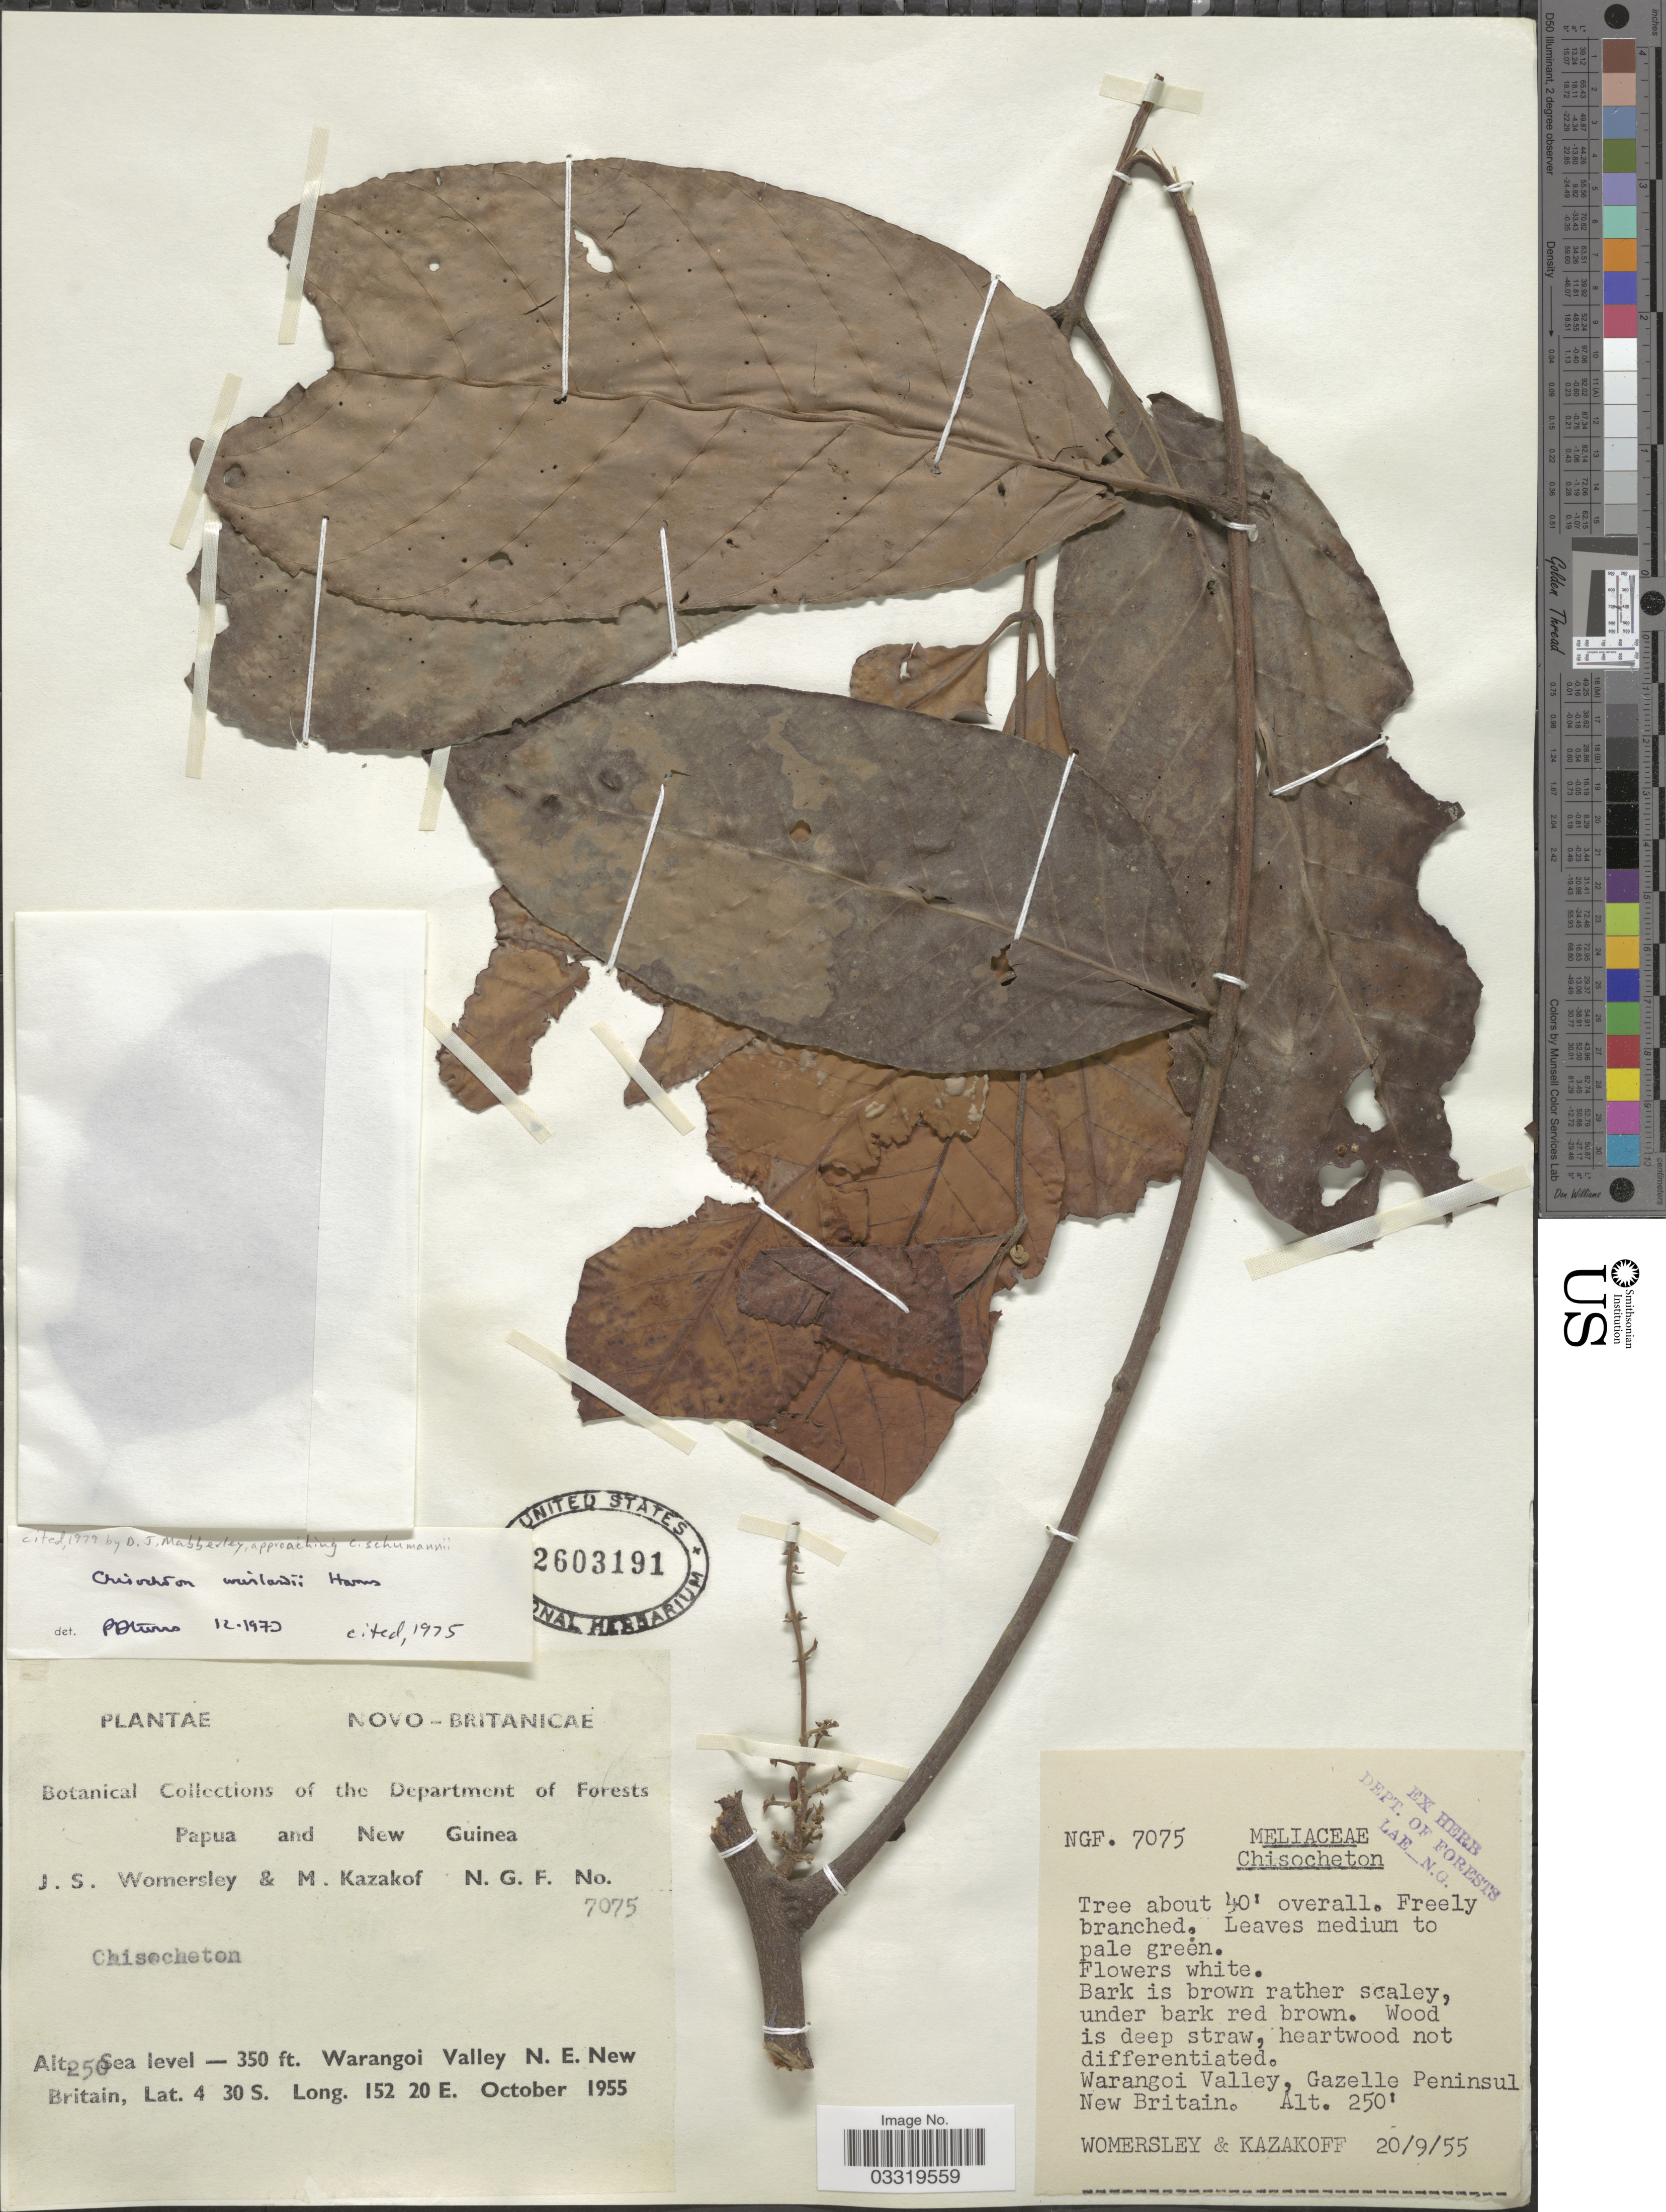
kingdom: Plantae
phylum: Tracheophyta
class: Magnoliopsida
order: Sapindales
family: Meliaceae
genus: Chisocheton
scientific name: Chisocheton lasiocarpus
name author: (Miq.) Valeton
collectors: J. S. Womersley & M. Kazakof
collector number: NGF7075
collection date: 1955-09-20/1955-10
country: Papua New Guinea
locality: Warangoi Valley, Gazelle Peninsul N.E. New Britain.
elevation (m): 76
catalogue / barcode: US 2603191